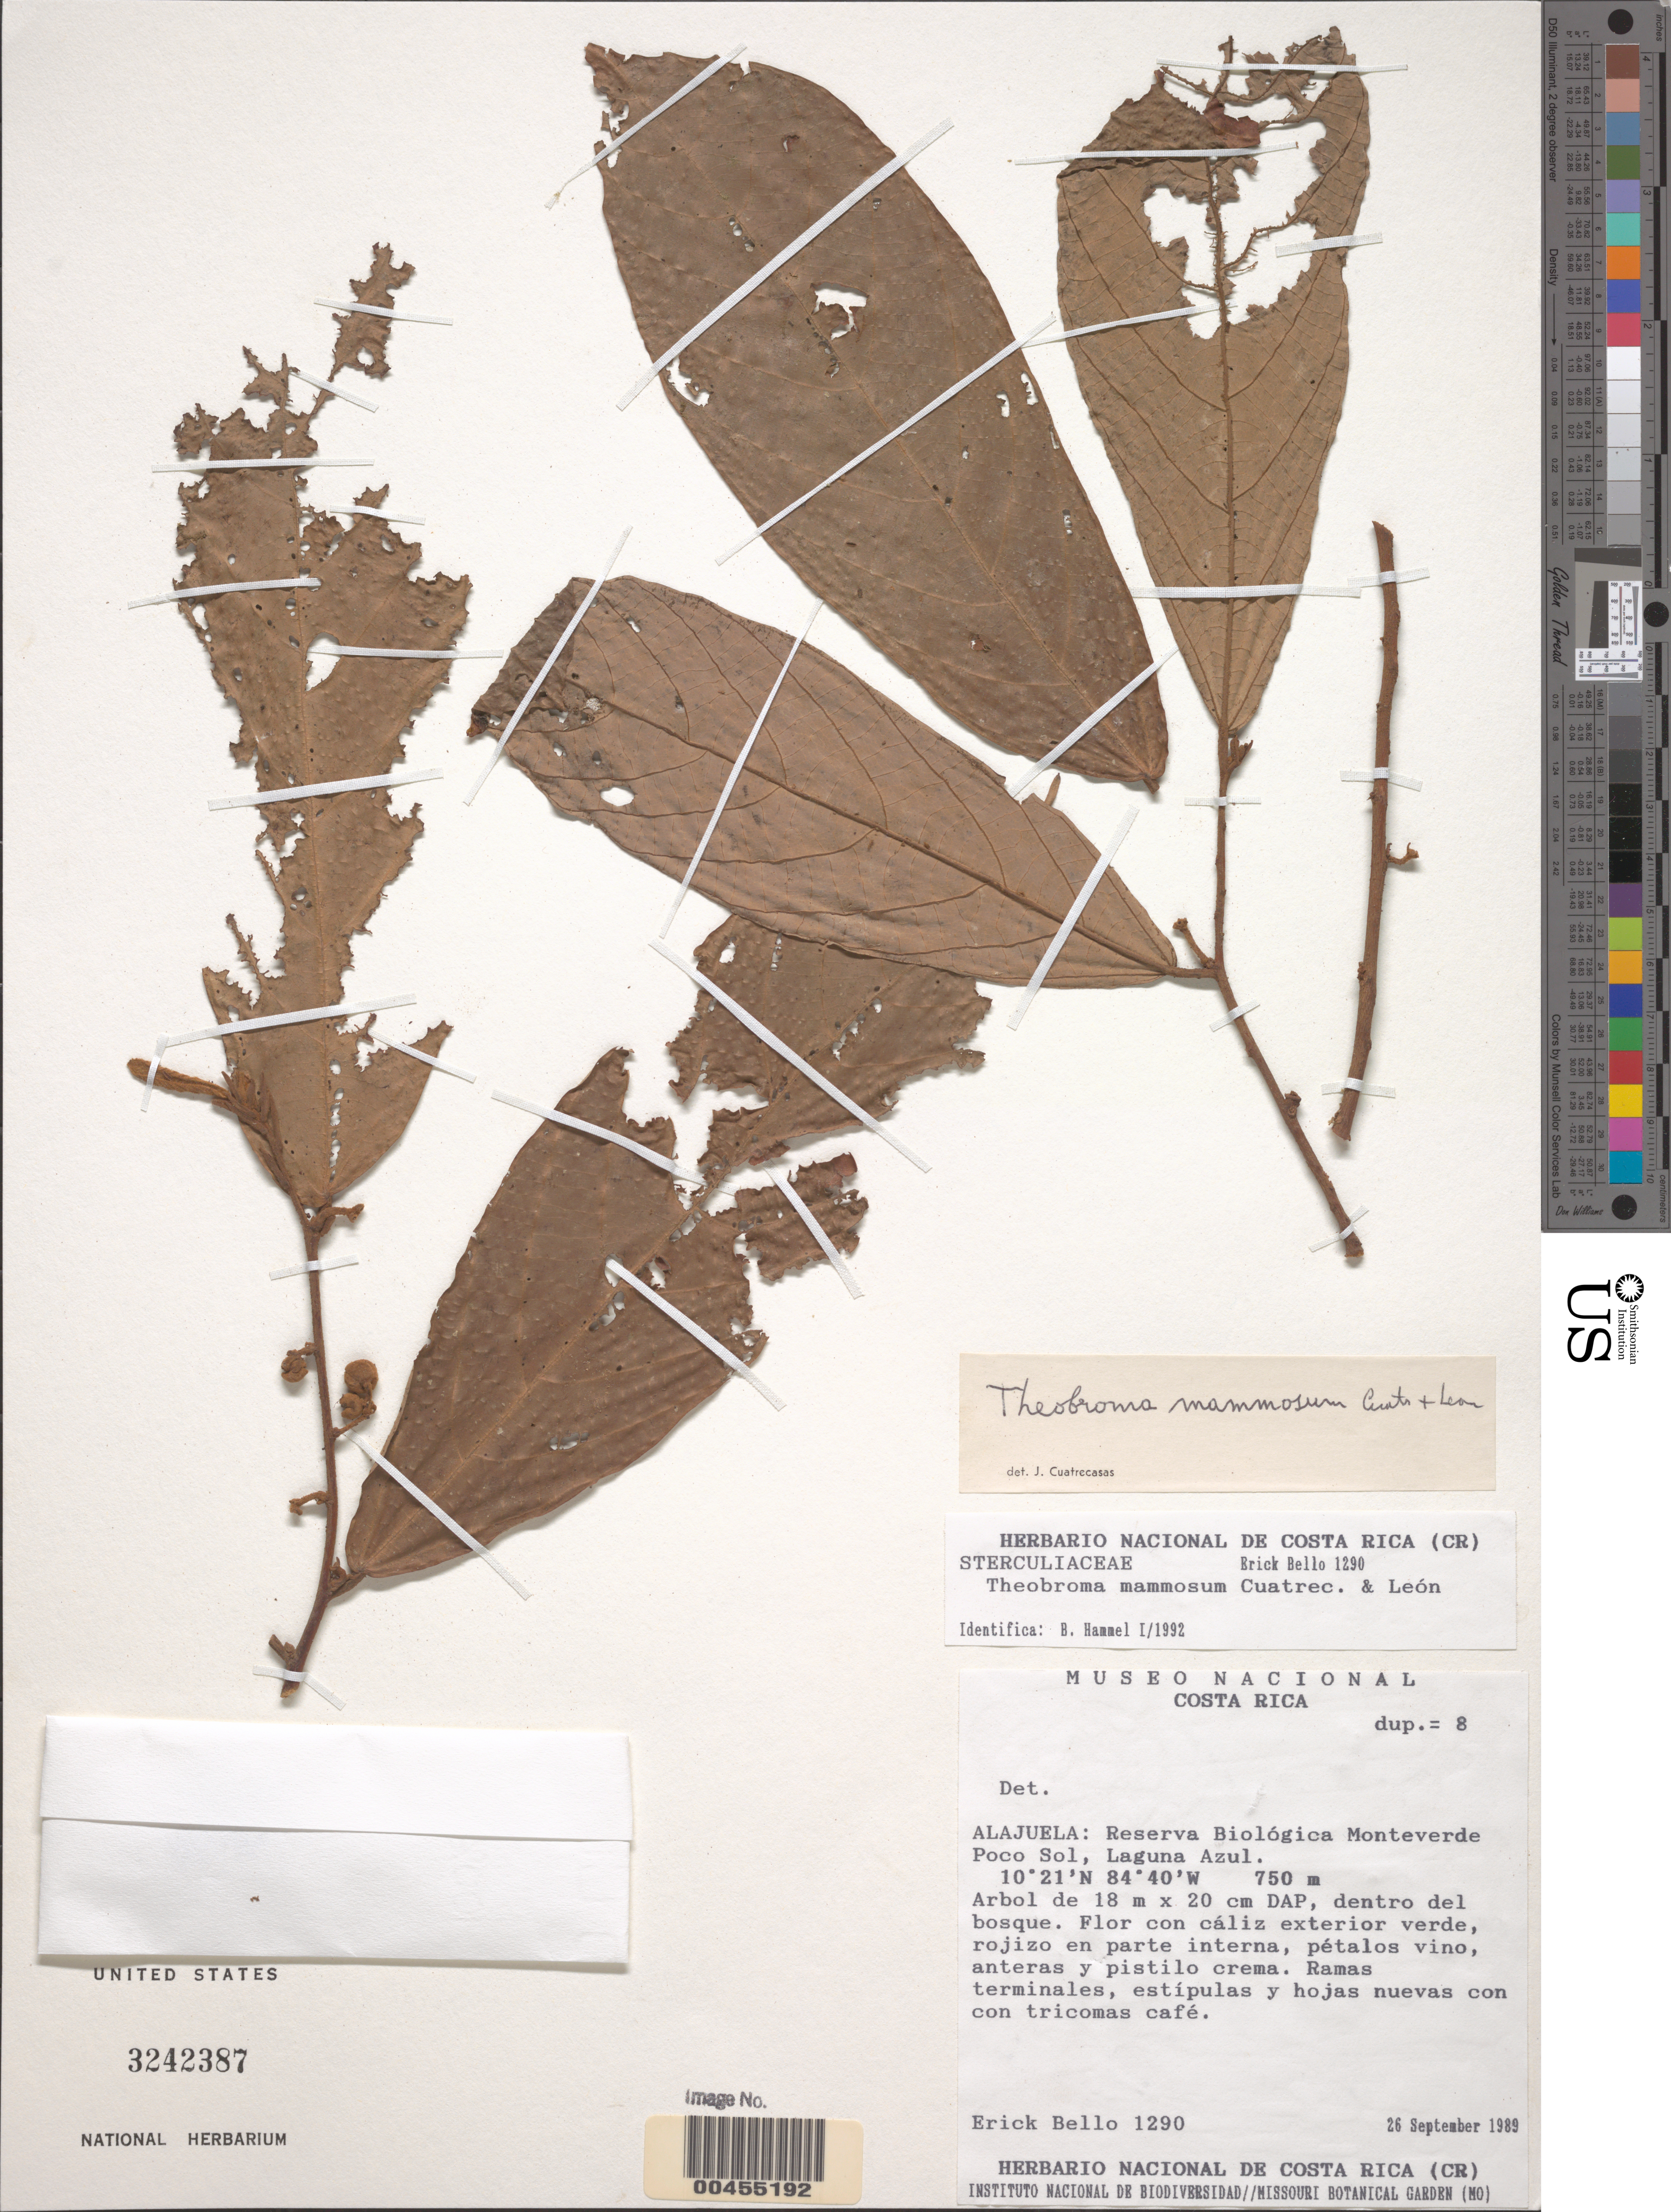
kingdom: Plantae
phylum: Tracheophyta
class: Magnoliopsida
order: Malvales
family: Malvaceae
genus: Theobroma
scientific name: Theobroma angustifolium f. mammosum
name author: (Cuatrec. & J. León) Colli-Silva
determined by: Dorr, L. J., (BOT), Smithsonian Institution - National Museum of Natural History (UNITED STATES)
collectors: E. Bello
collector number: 1290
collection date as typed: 26 Sep 1989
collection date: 1989-09-26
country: Costa Rica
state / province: Alajuela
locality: Reserva Biológica Monteverde Poco Sol, Laguna Azul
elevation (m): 750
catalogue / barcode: US 3242387